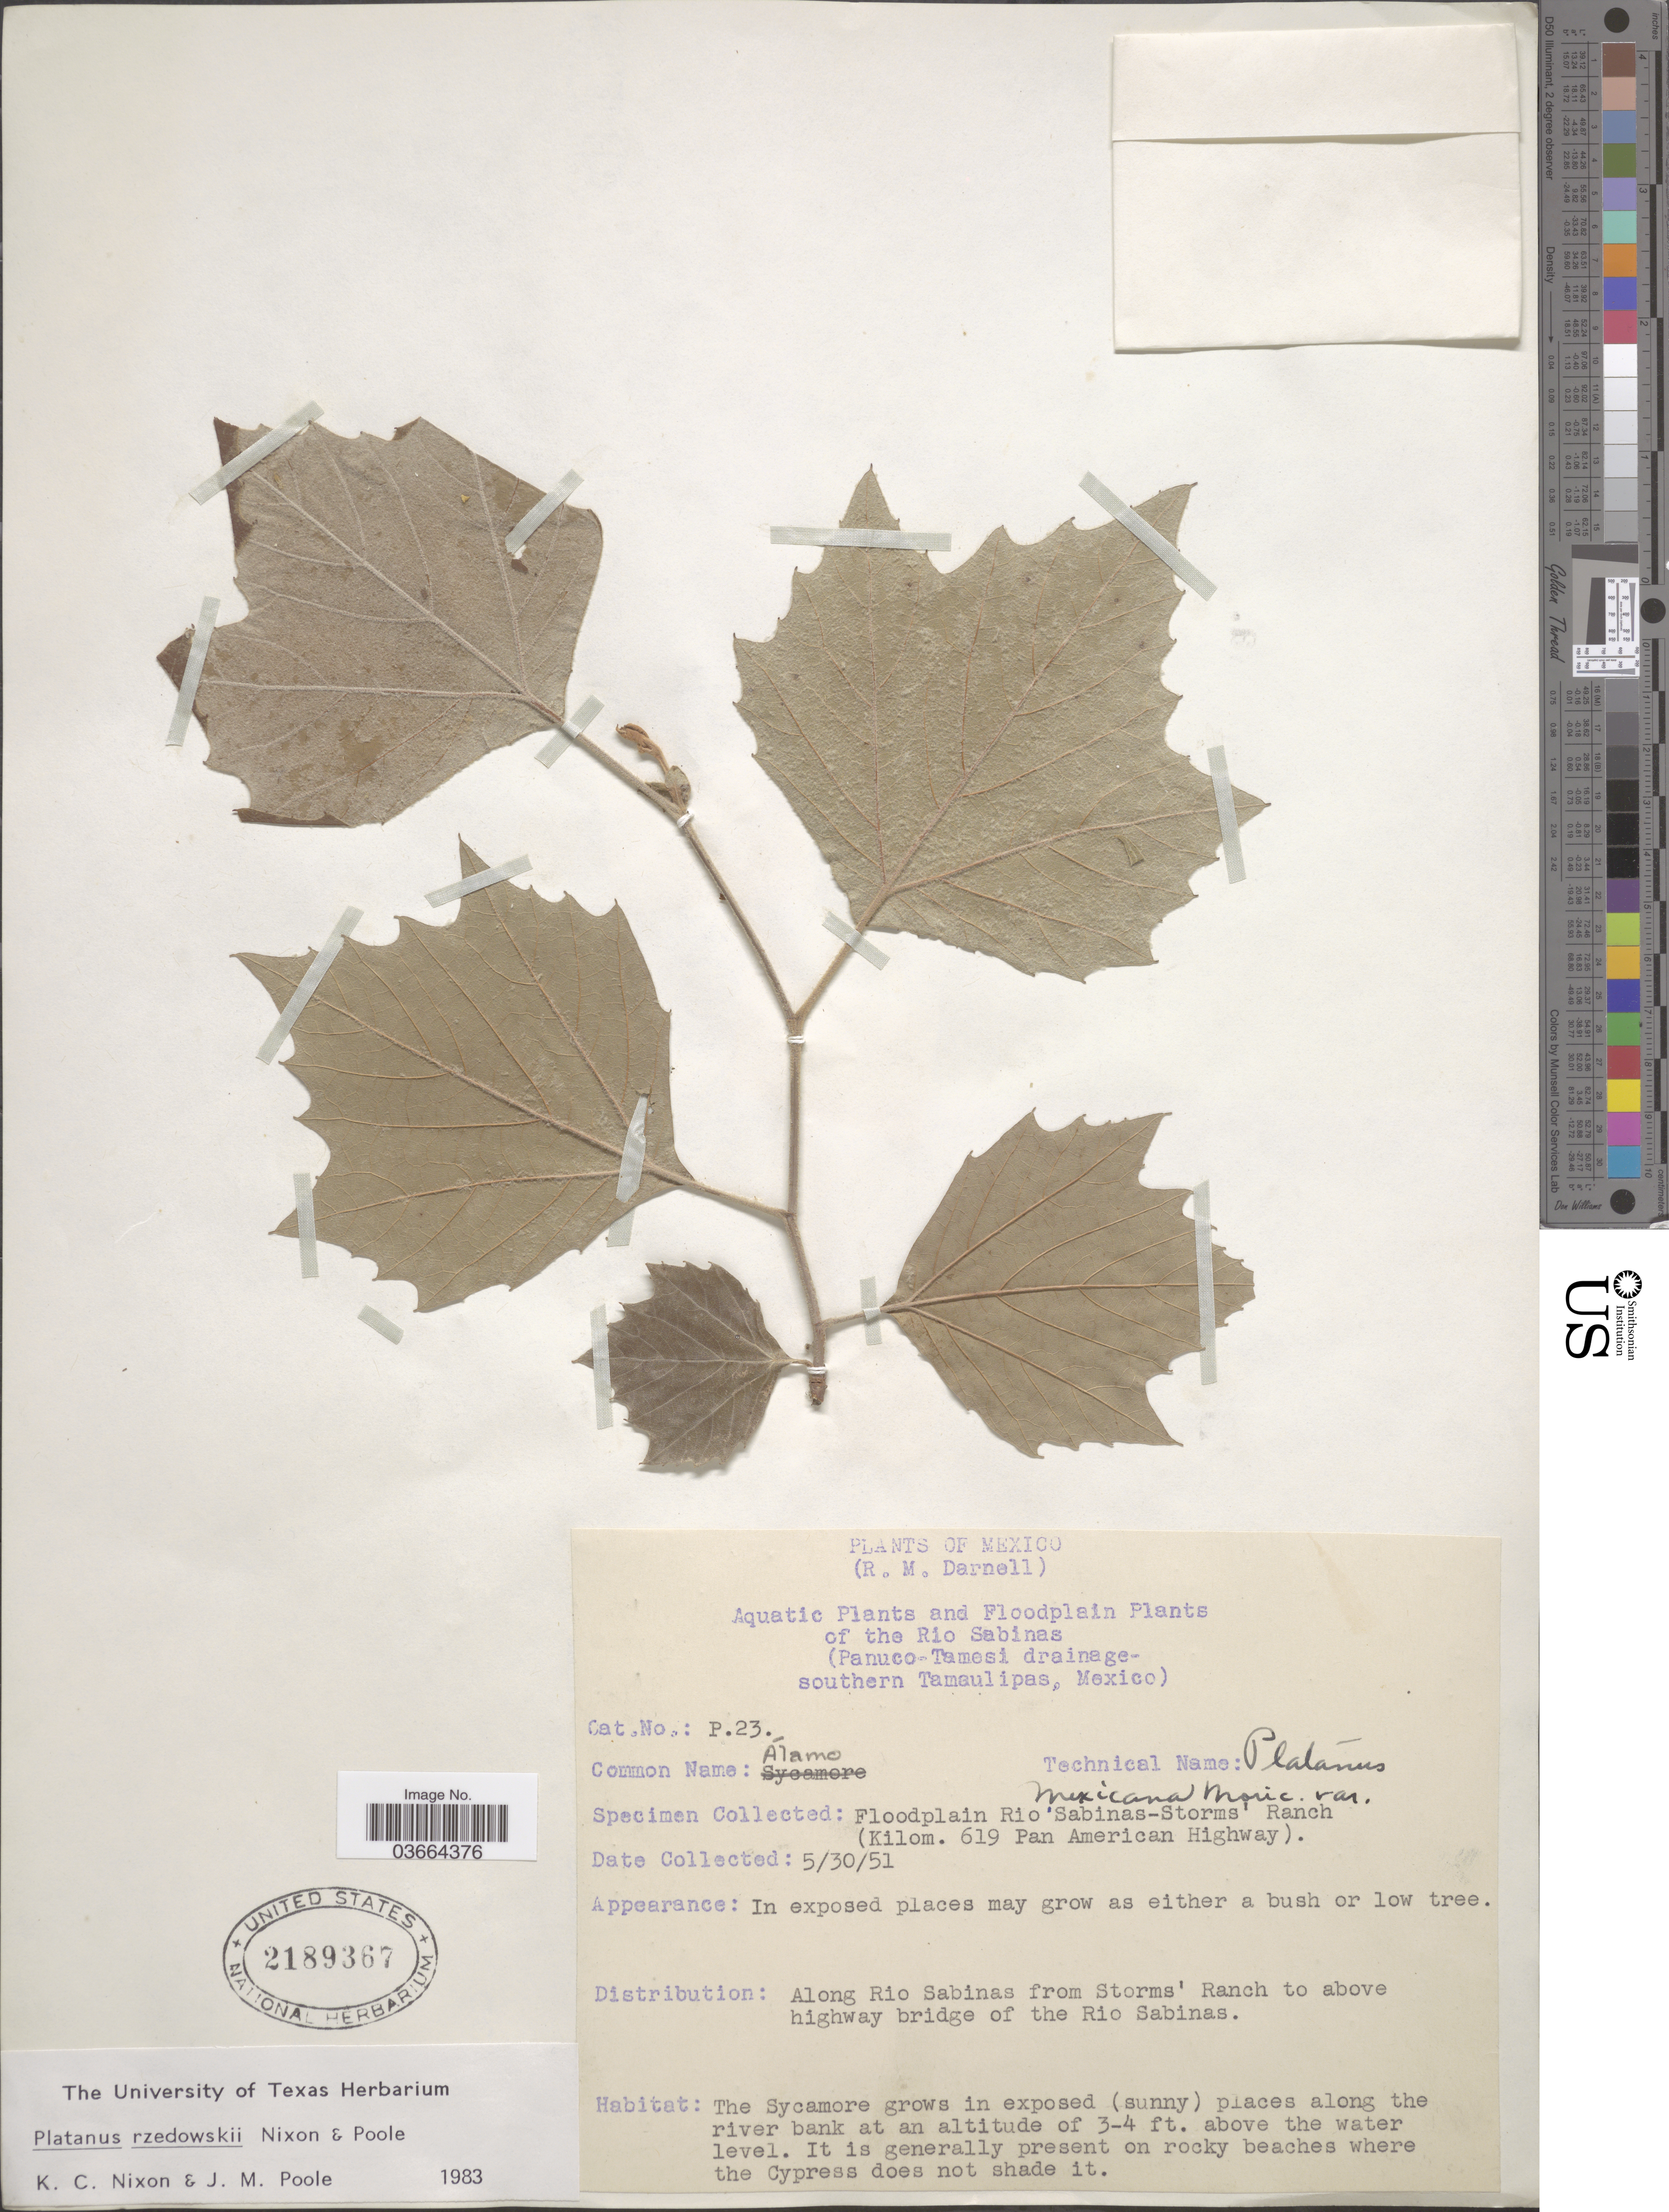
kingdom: Plantae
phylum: Tracheophyta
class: Magnoliopsida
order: Proteales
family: Platanaceae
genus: Platanus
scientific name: Platanus rzedowskii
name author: Nixon & J.M. Poole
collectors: R. Darnell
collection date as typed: Transcribed d/m/y: 30/5/51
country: Mexico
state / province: Tamaulipas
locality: The Rio Sabinas (Panuco-Tamesi drainage-southern Tamaulipas). Floodplain Rio Sabinas-Storms' Ranch (Kilom. 619 Pan American Highway). Along Rio Sabinas from Storms' Ranch (Kilom . 619 Pan American Highway), to above highway bridge of the Rio Sabinas.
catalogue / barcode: US 2189367